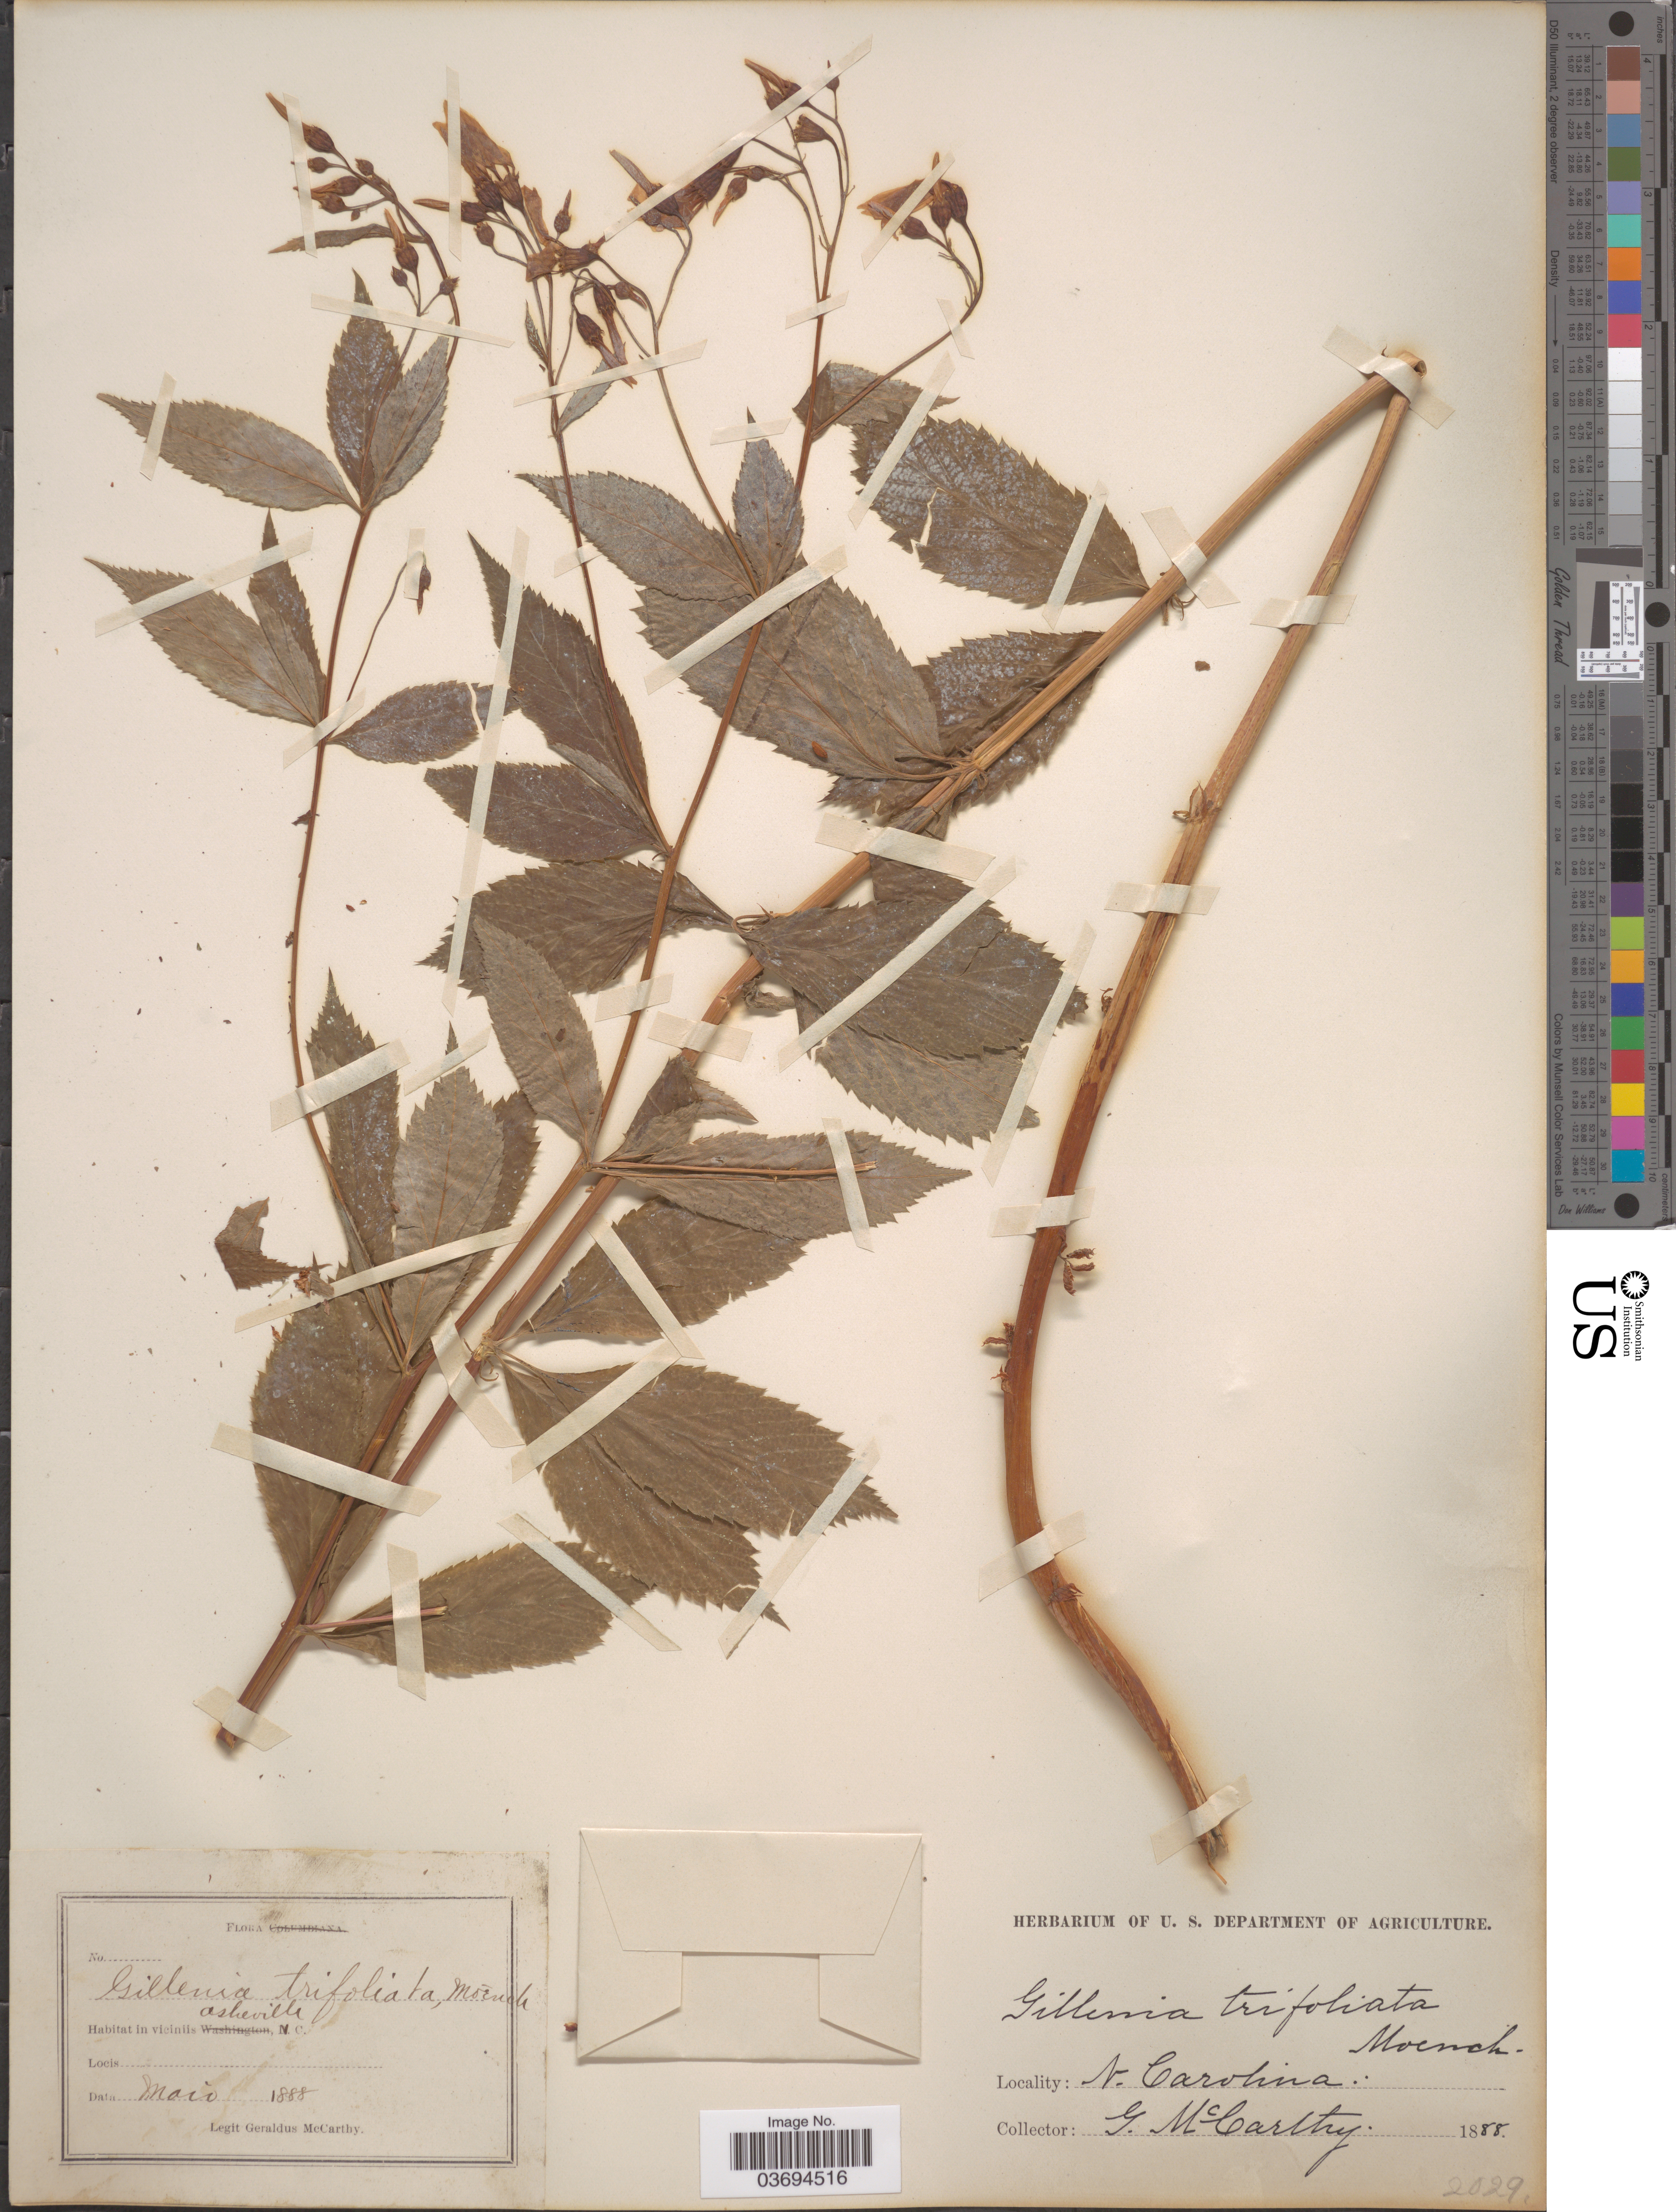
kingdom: Plantae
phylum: Tracheophyta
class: Magnoliopsida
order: Rosales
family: Rosaceae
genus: Gillenia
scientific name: Gillenia trifoliata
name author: (L.) Moench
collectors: M. McCarthy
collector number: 2029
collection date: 1888-05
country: United States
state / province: North Carolina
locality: In viciniis Asheville.